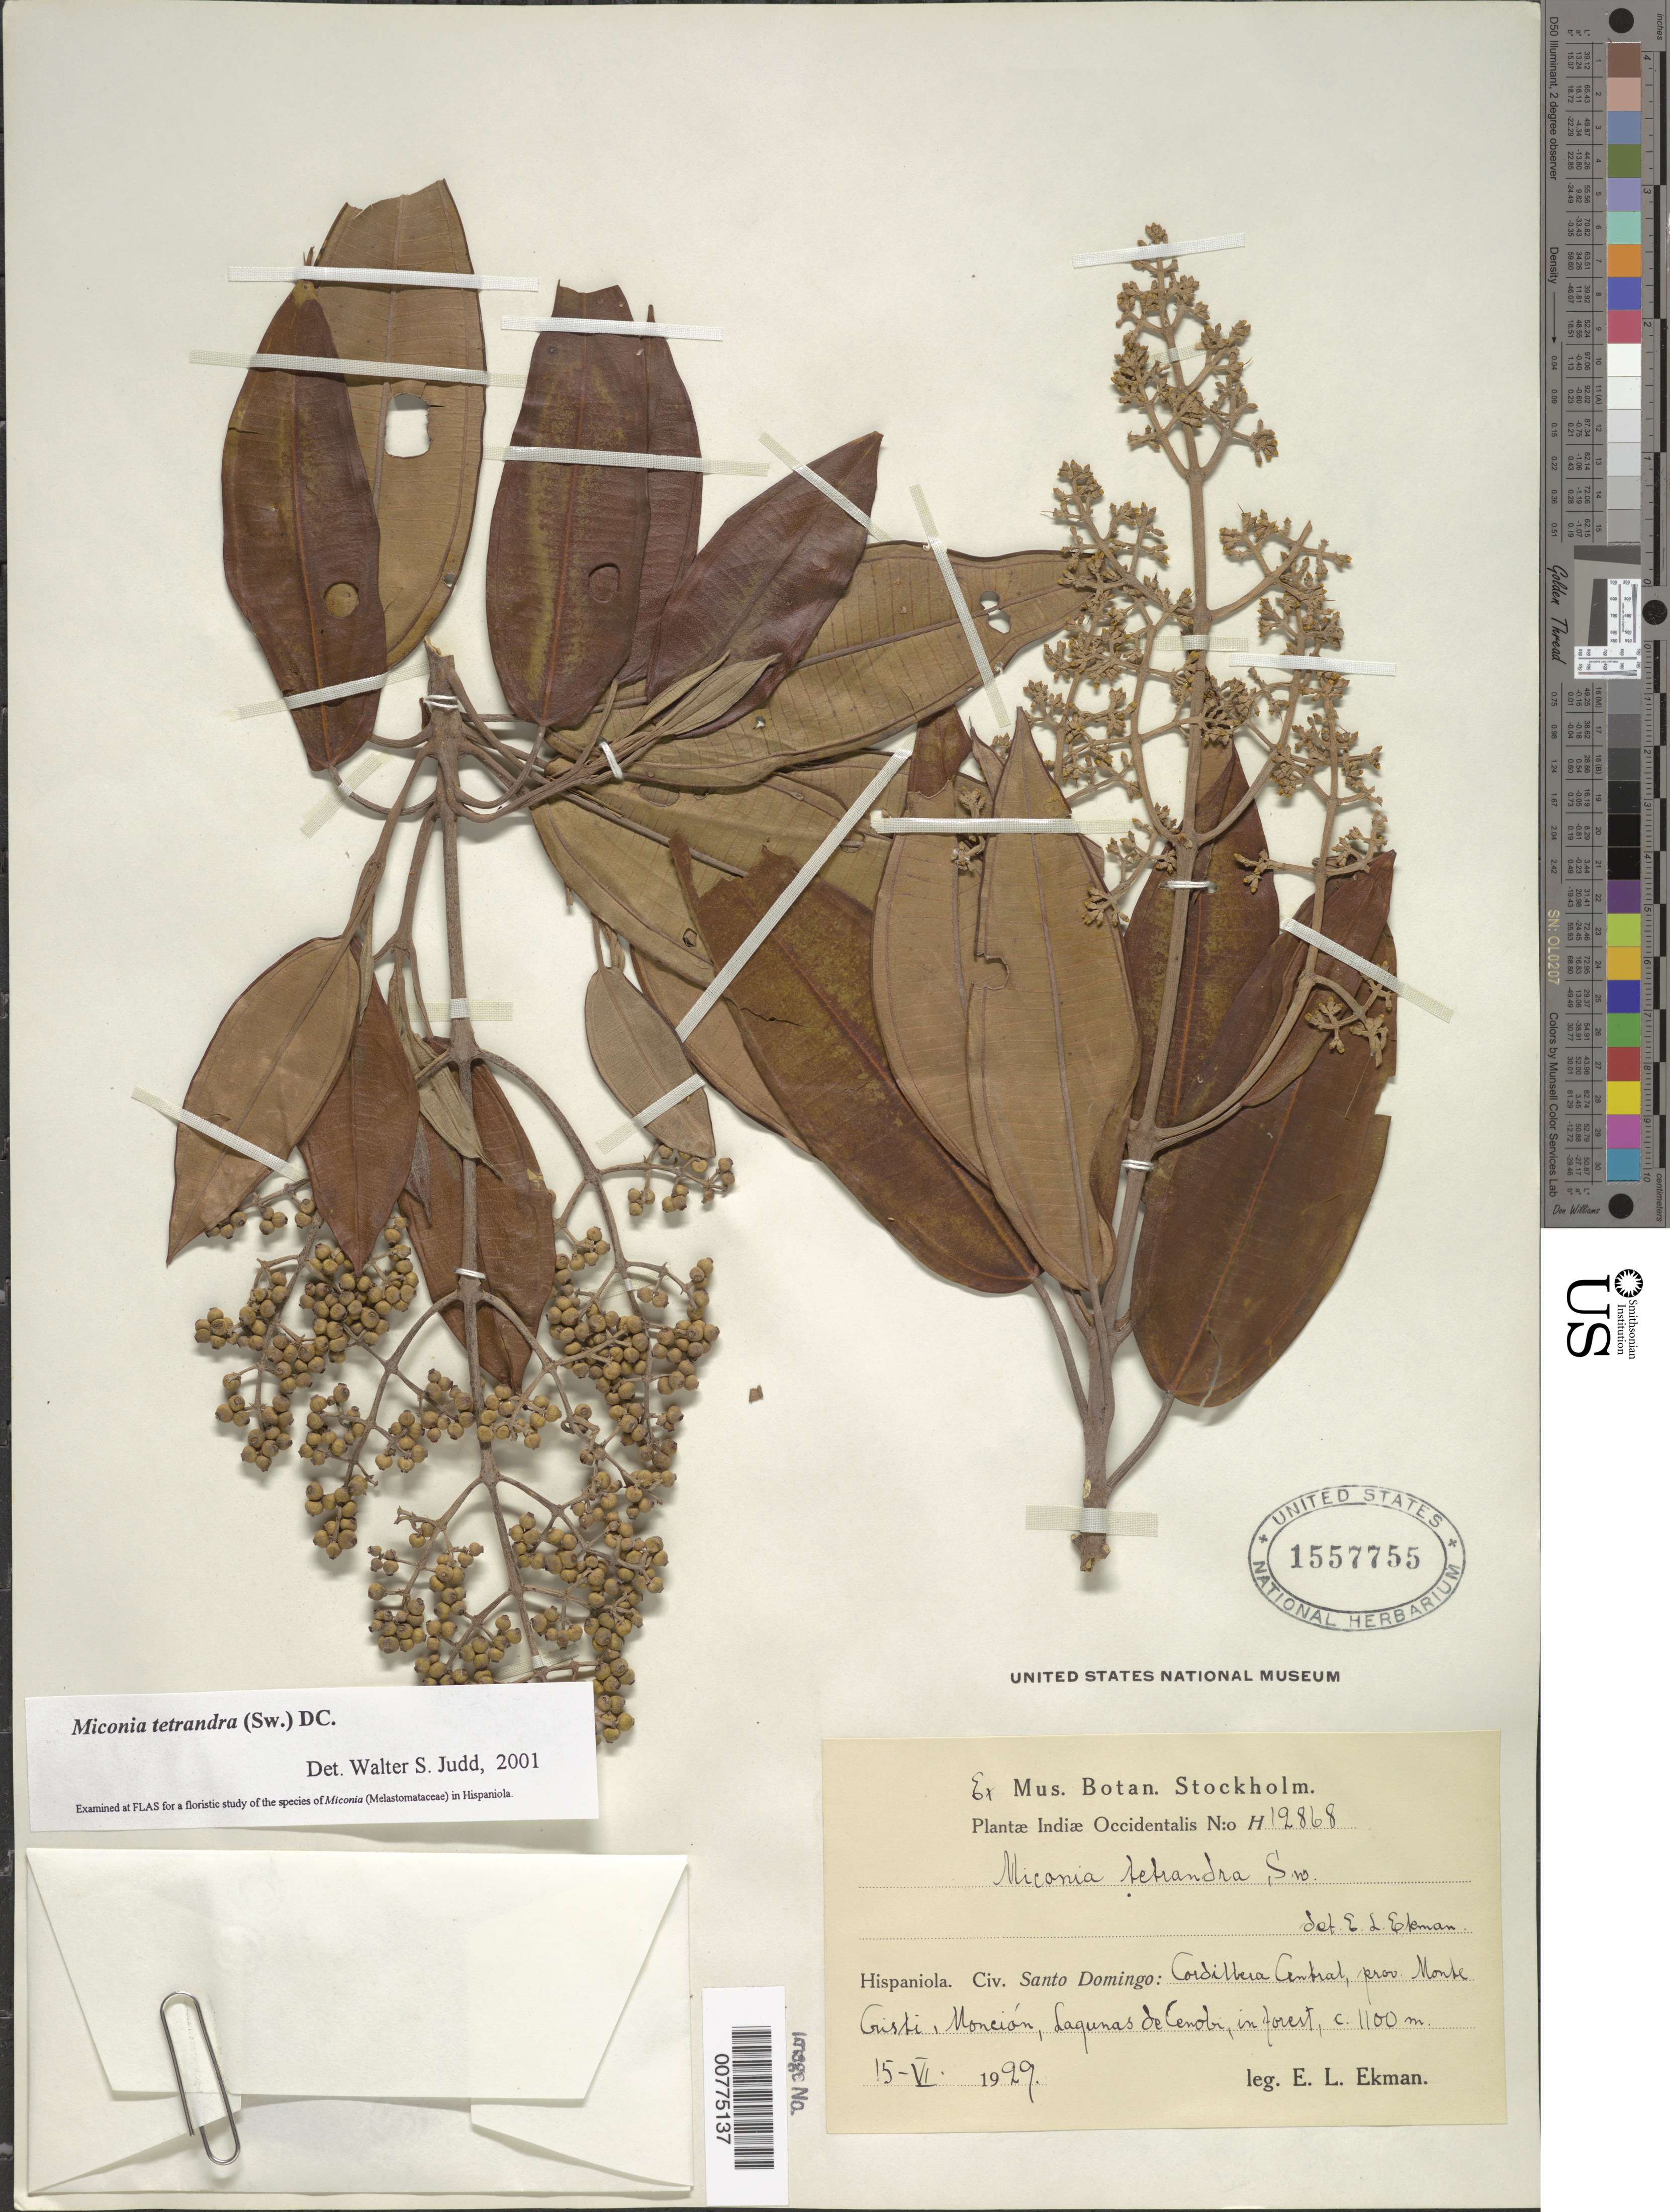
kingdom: Plantae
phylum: Tracheophyta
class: Magnoliopsida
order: Myrtales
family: Melastomataceae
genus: Miconia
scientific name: Miconia tetrandra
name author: (Sw.) D. Don ex G. Don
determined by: Judd, Walter S.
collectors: E. L. Ekman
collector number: H 12868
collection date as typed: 15 Jun 1929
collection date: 1929-06-15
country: Dominican Republic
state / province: Monte Cristi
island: Hispaniola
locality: Cordillera Central, Monción, Lagunas de Cenobi.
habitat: In forest.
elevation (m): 1100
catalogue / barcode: US 1557755